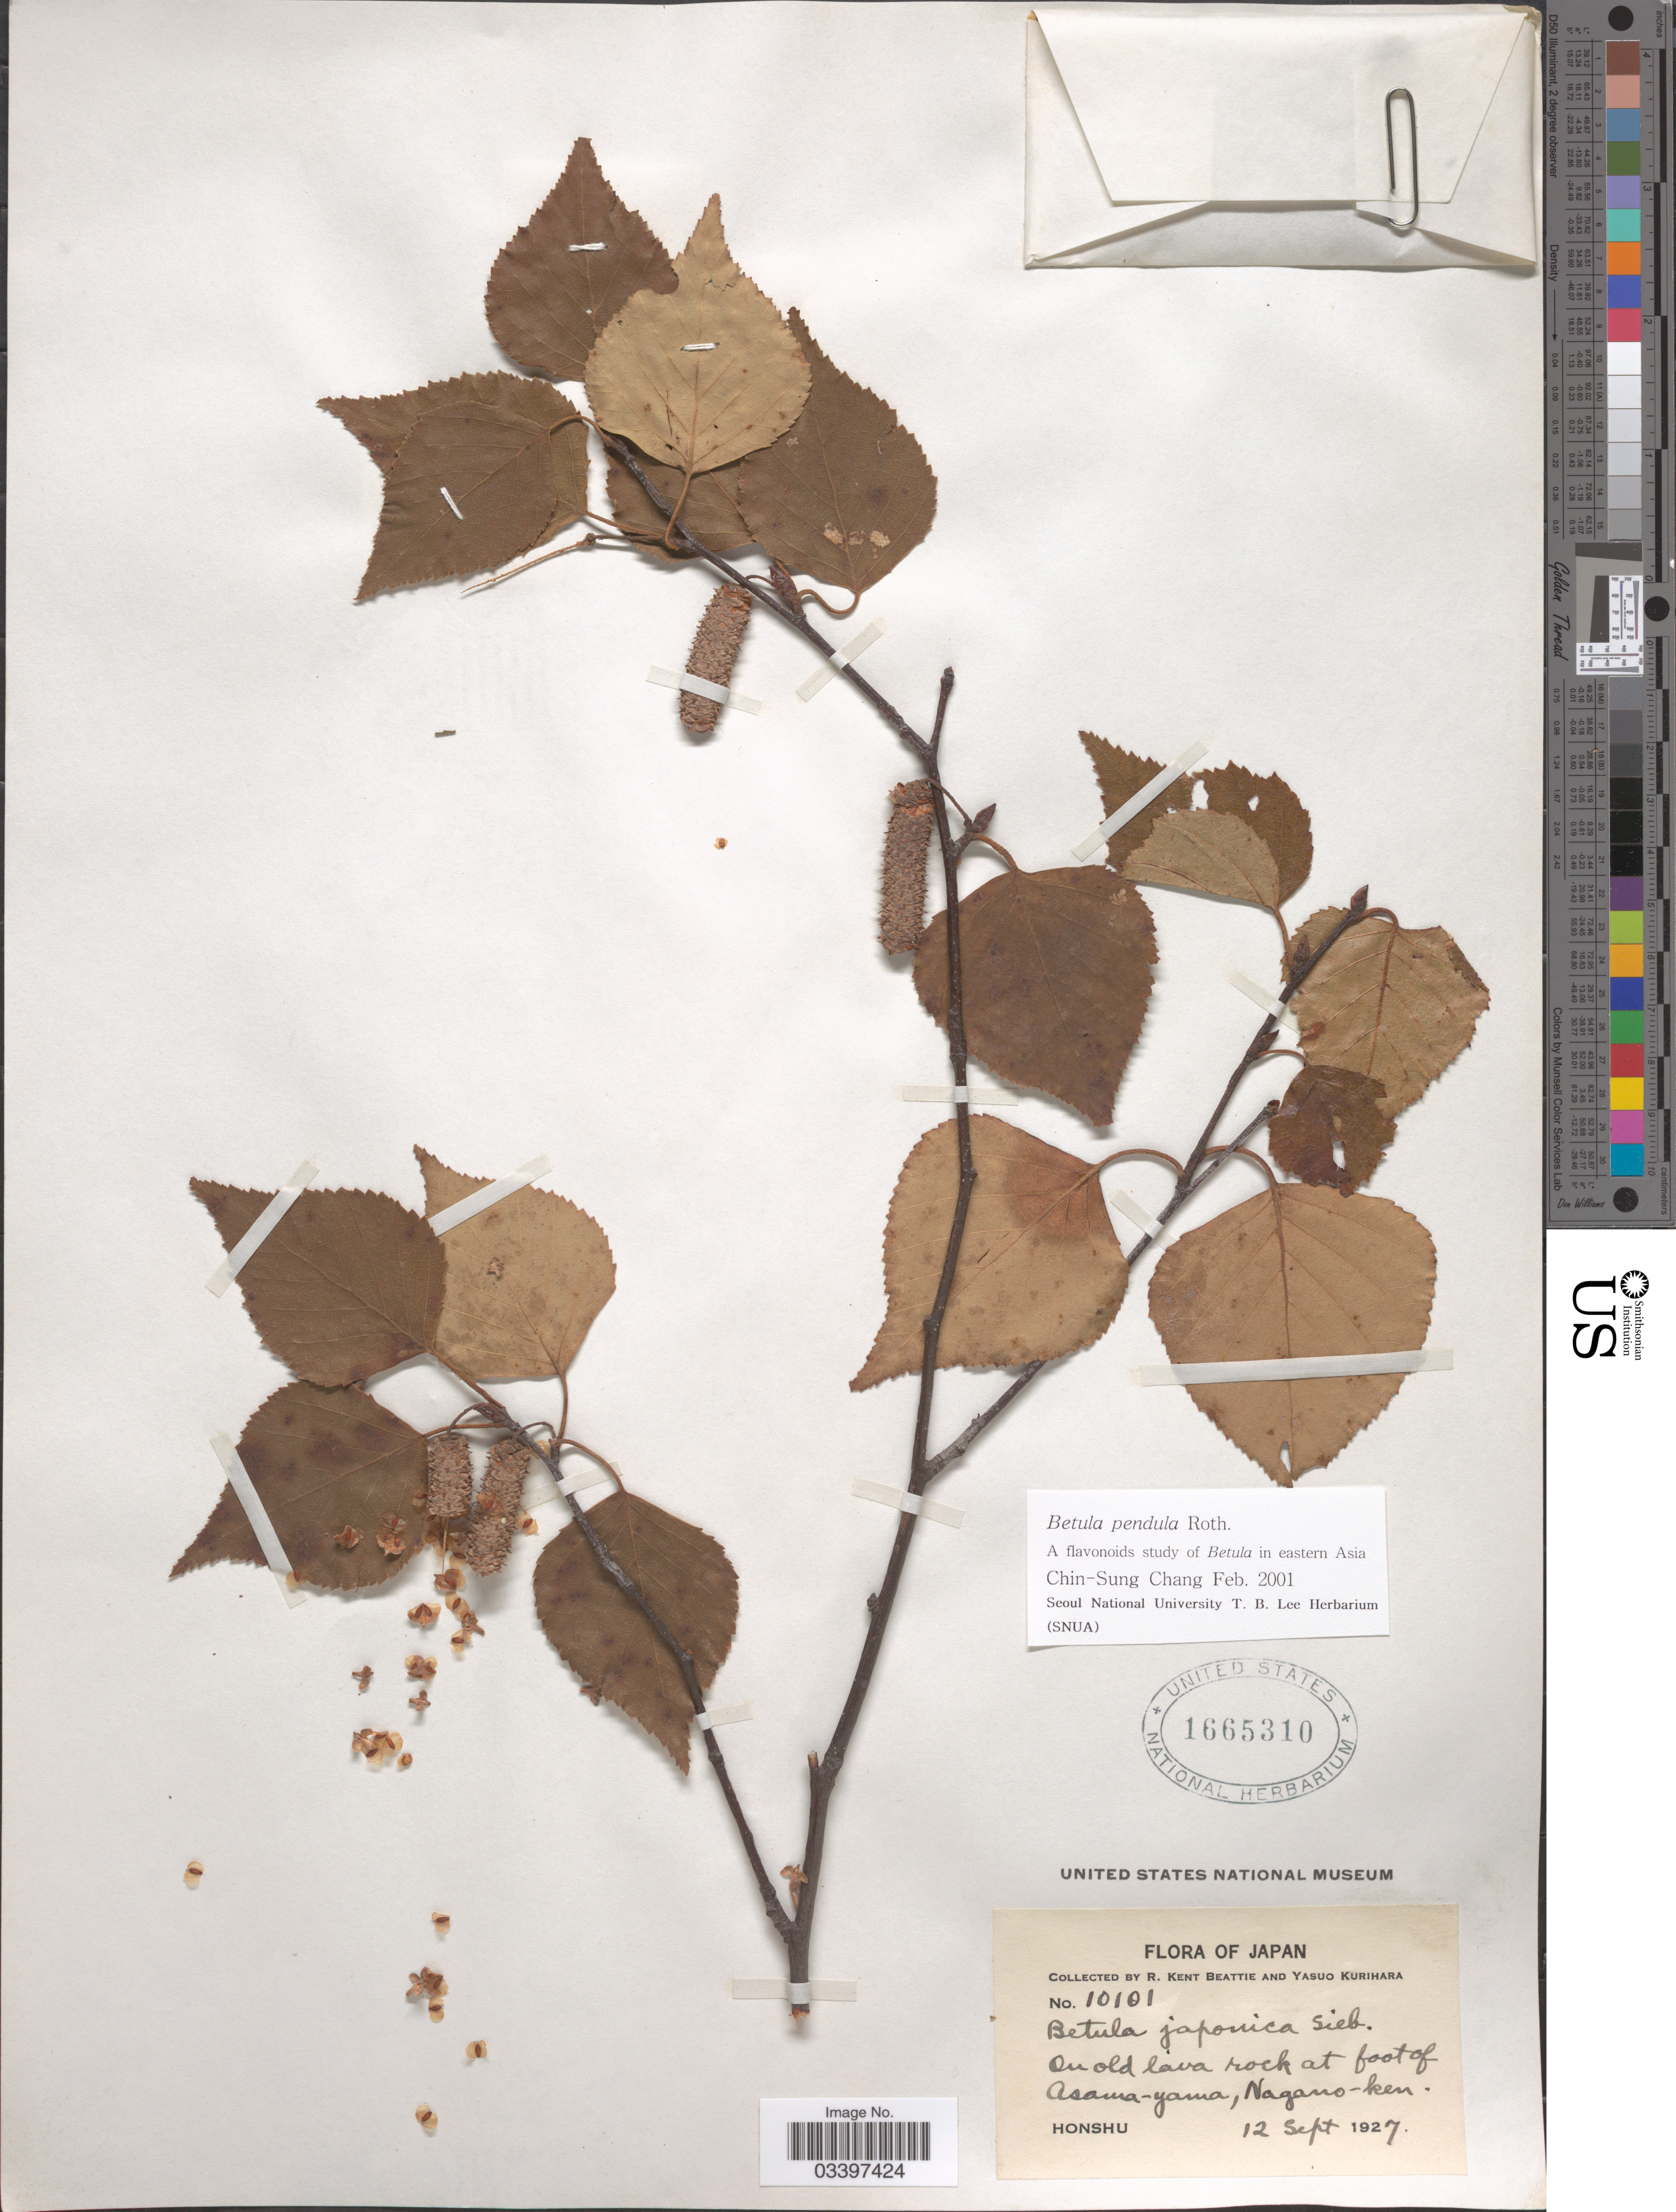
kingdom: Plantae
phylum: Tracheophyta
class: Magnoliopsida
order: Fagales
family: Betulaceae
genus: Betula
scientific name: Betula pendula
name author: Roth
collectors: R. K. Beattie & Y. Kurihara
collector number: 10101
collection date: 1927-09-12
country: Japan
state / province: Nagano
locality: On old lava rock at foot of Asama-yama, Nagano-ken. Honshu.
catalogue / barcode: US 1665310